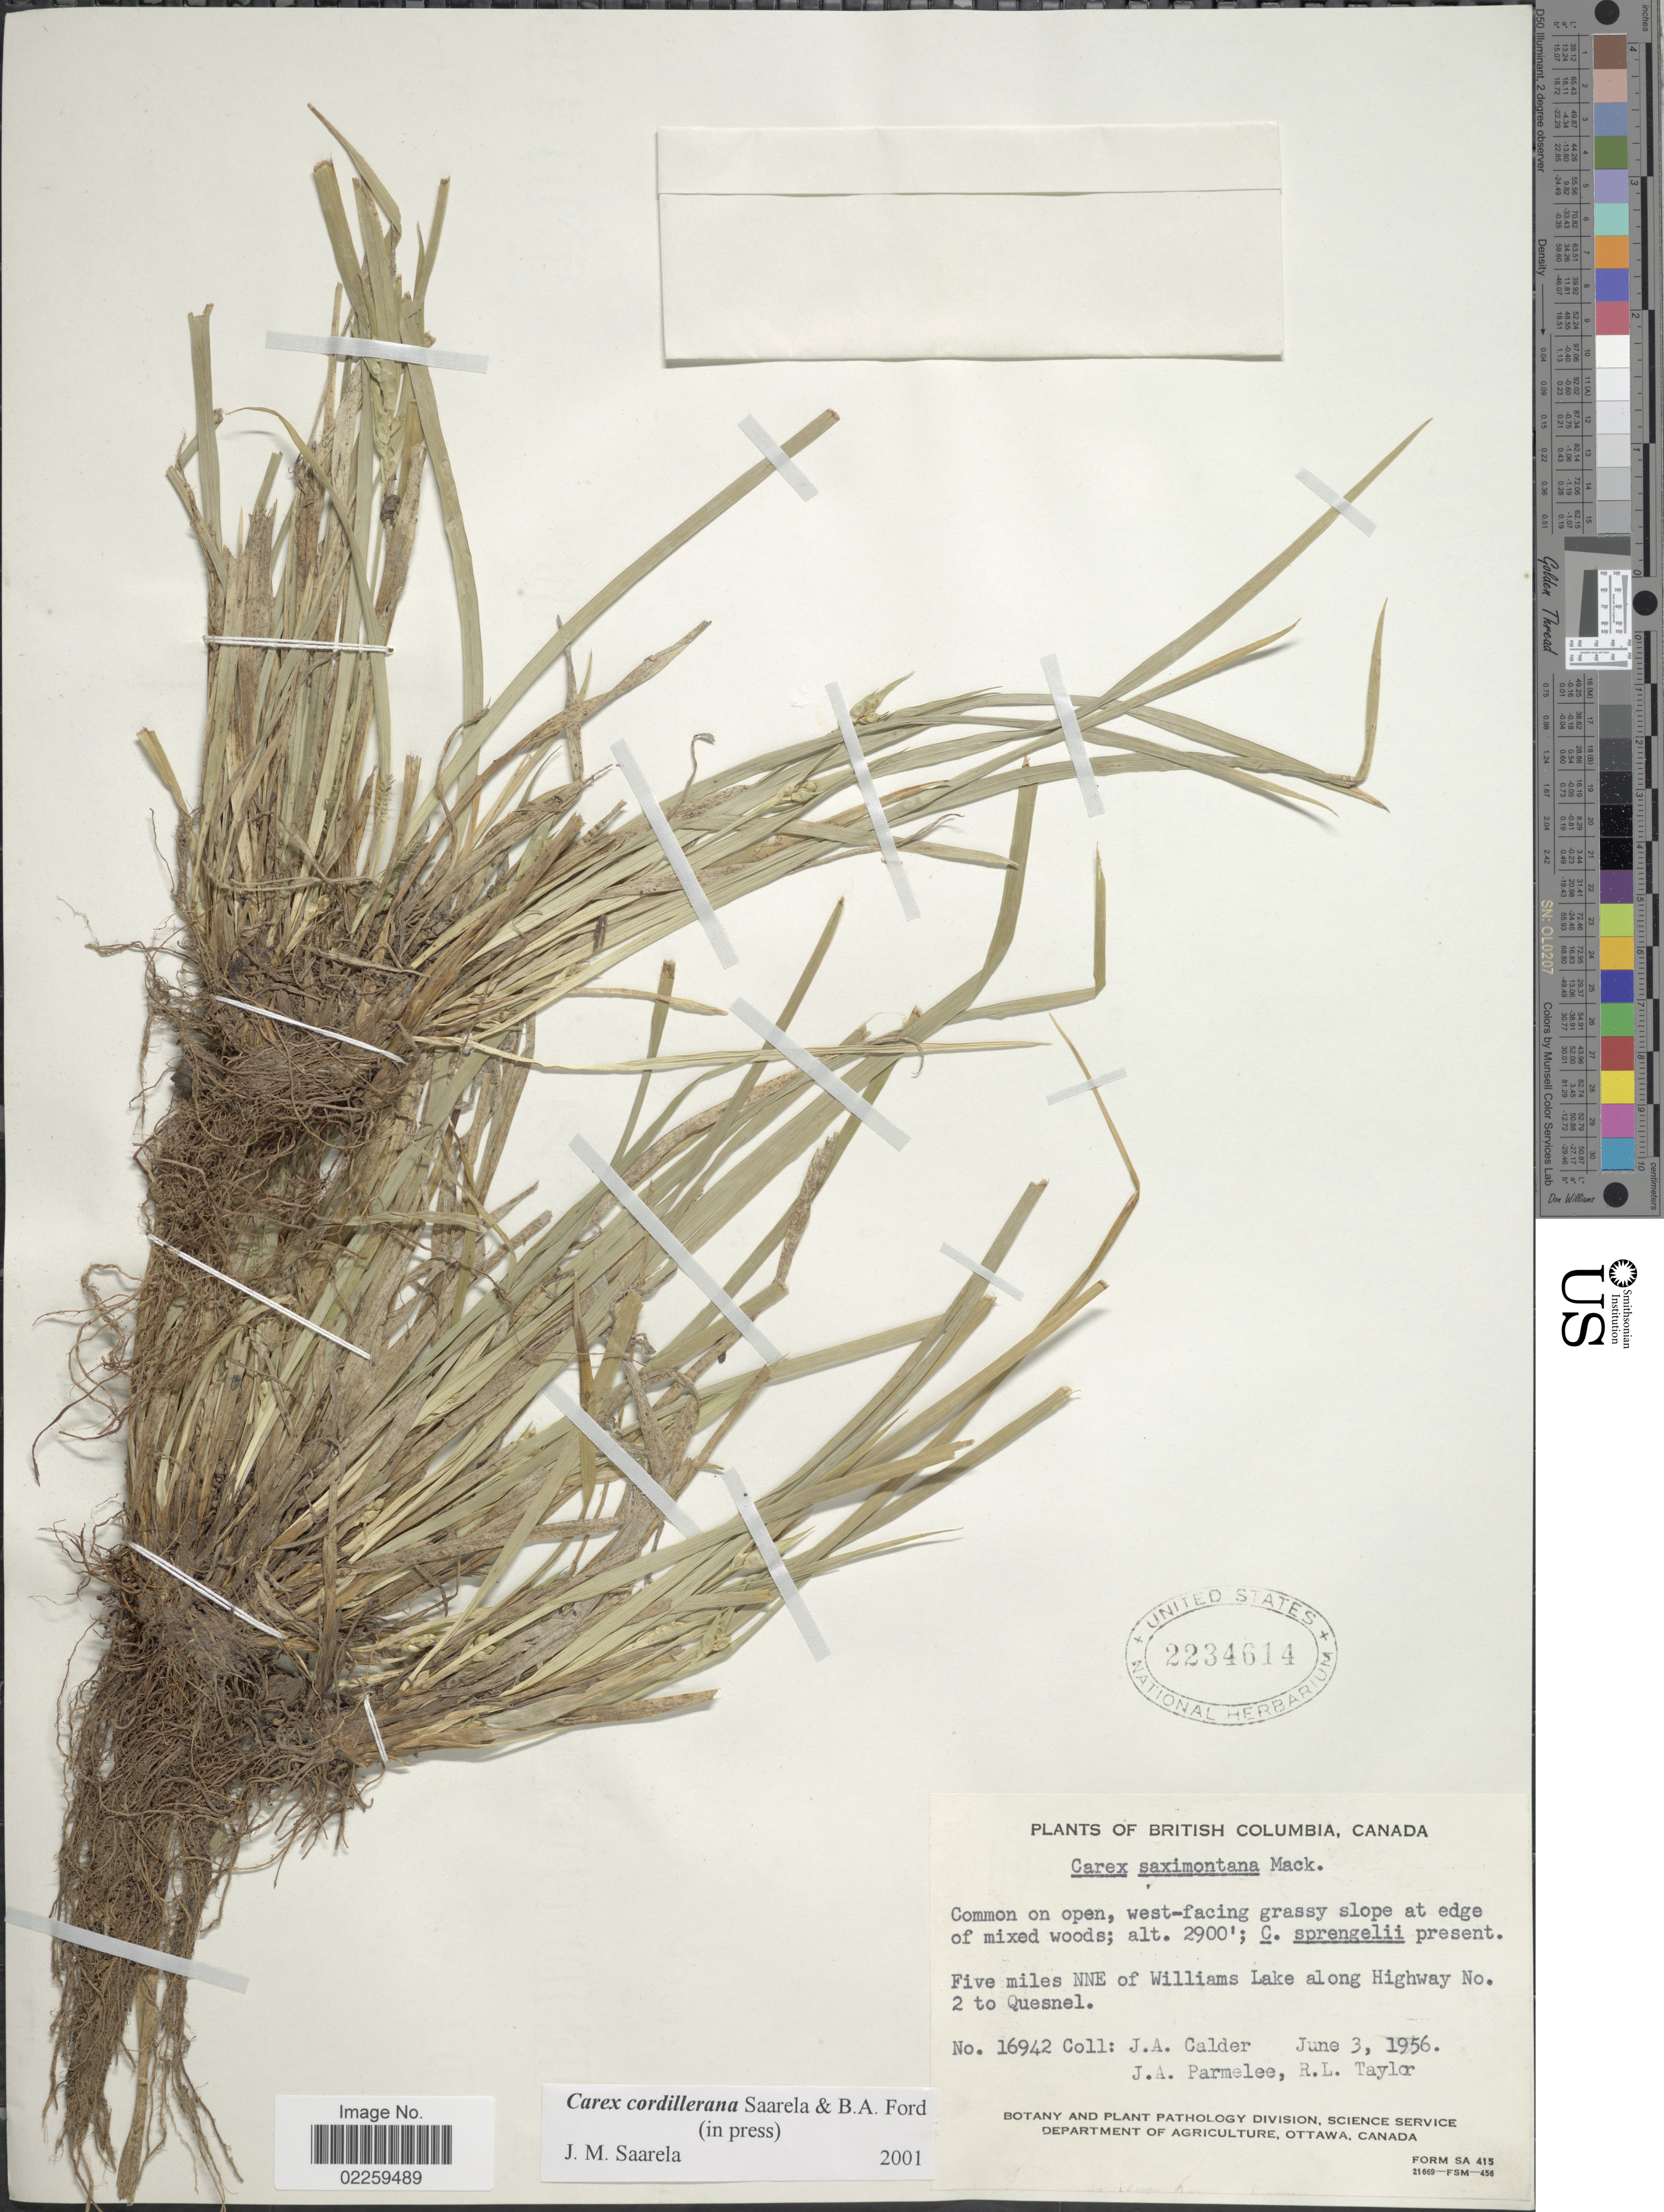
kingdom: Plantae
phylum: Tracheophyta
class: Liliopsida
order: Poales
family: Cyperaceae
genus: Carex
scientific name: Carex cordillerana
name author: Saarela & B.A. Ford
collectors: J. A. Calder, J. A. Parmelee & R. Taylor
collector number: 16942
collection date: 1956-06-03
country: Canada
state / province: British Columbia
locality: Bristish Columbia, Canada. Five miles NNE of Williams Lake along Highway No. 2 to Quesnel.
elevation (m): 884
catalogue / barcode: US 2234614